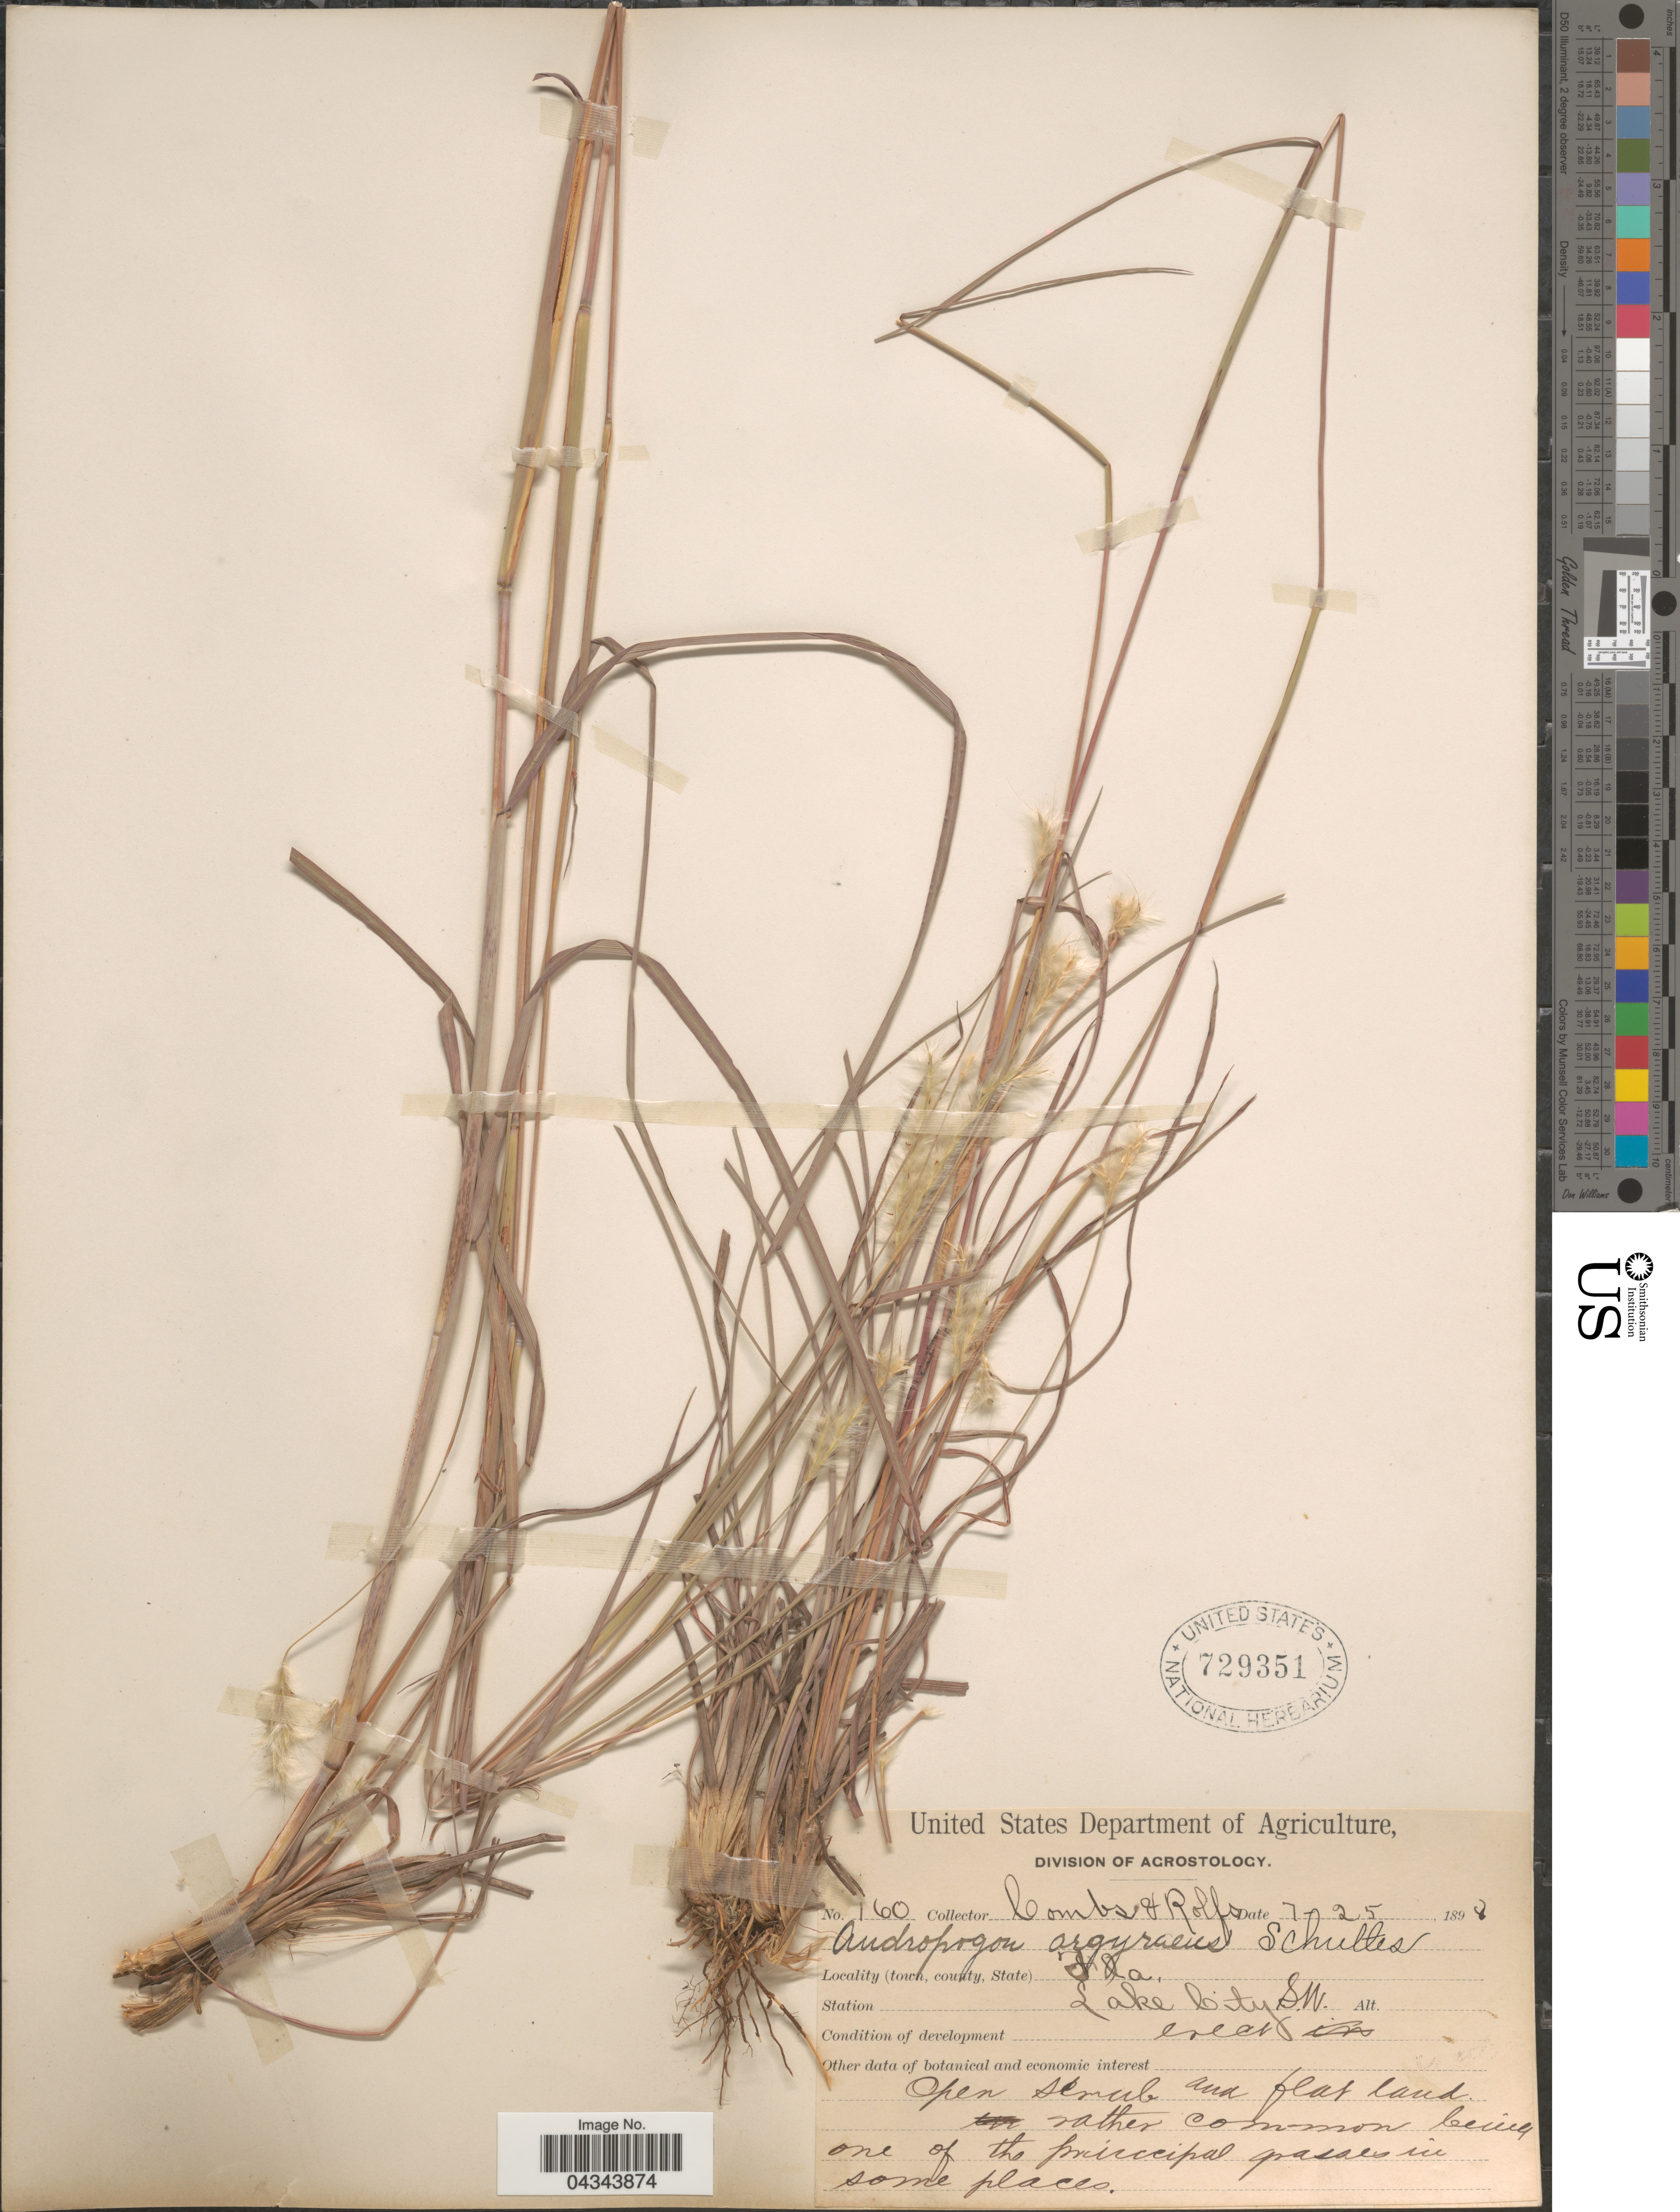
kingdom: Plantae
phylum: Tracheophyta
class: Liliopsida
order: Poales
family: Poaceae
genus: Andropogon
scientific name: Andropogon ternarius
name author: Michx.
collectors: -. Combs & Rolfs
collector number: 160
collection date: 1898-07-25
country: United States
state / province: Florida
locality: Station Lake City S.W.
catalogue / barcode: US 729351